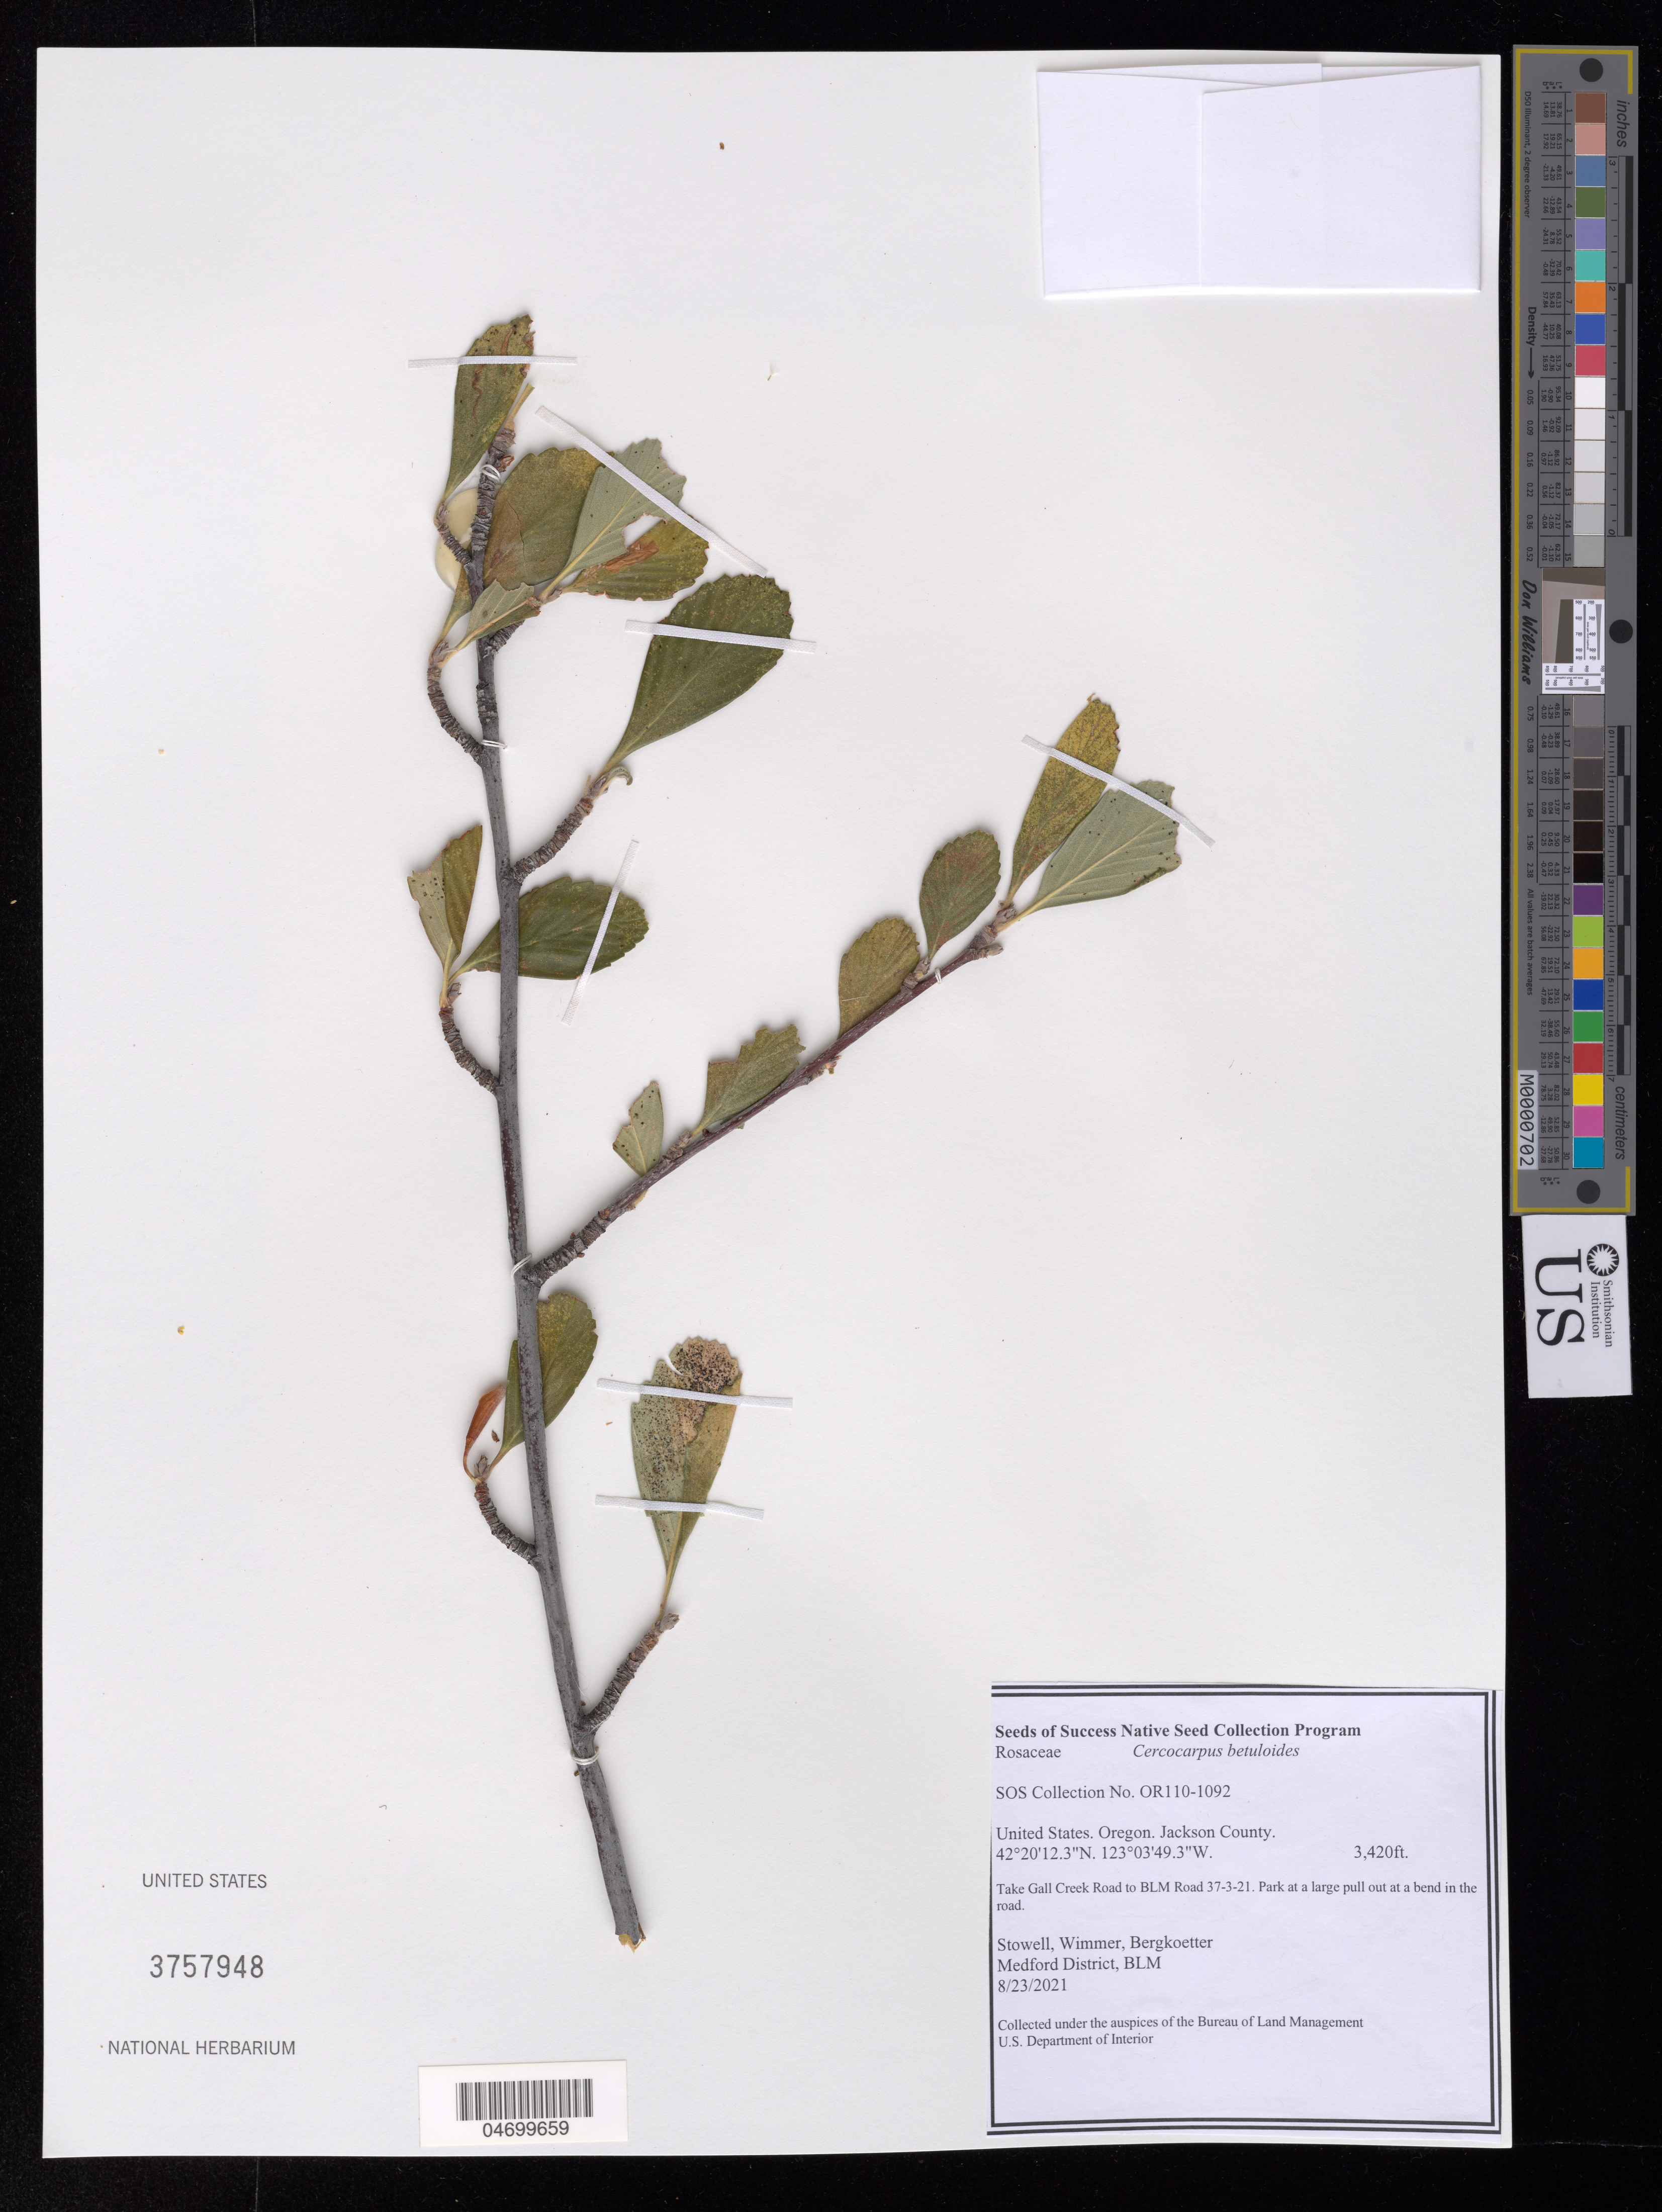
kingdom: Plantae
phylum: Tracheophyta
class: Magnoliopsida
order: Rosales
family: Rosaceae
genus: Cercocarpus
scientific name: Cercocarpus betuloides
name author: Nutt.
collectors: -. Stowell, -. Wimmer & -. Bergkoetter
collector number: OR110-1092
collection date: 2021-08-23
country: United States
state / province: Oregon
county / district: Jackson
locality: Large pull out at bend in the BLM Road 37-3-21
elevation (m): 1042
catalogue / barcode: US 3757948